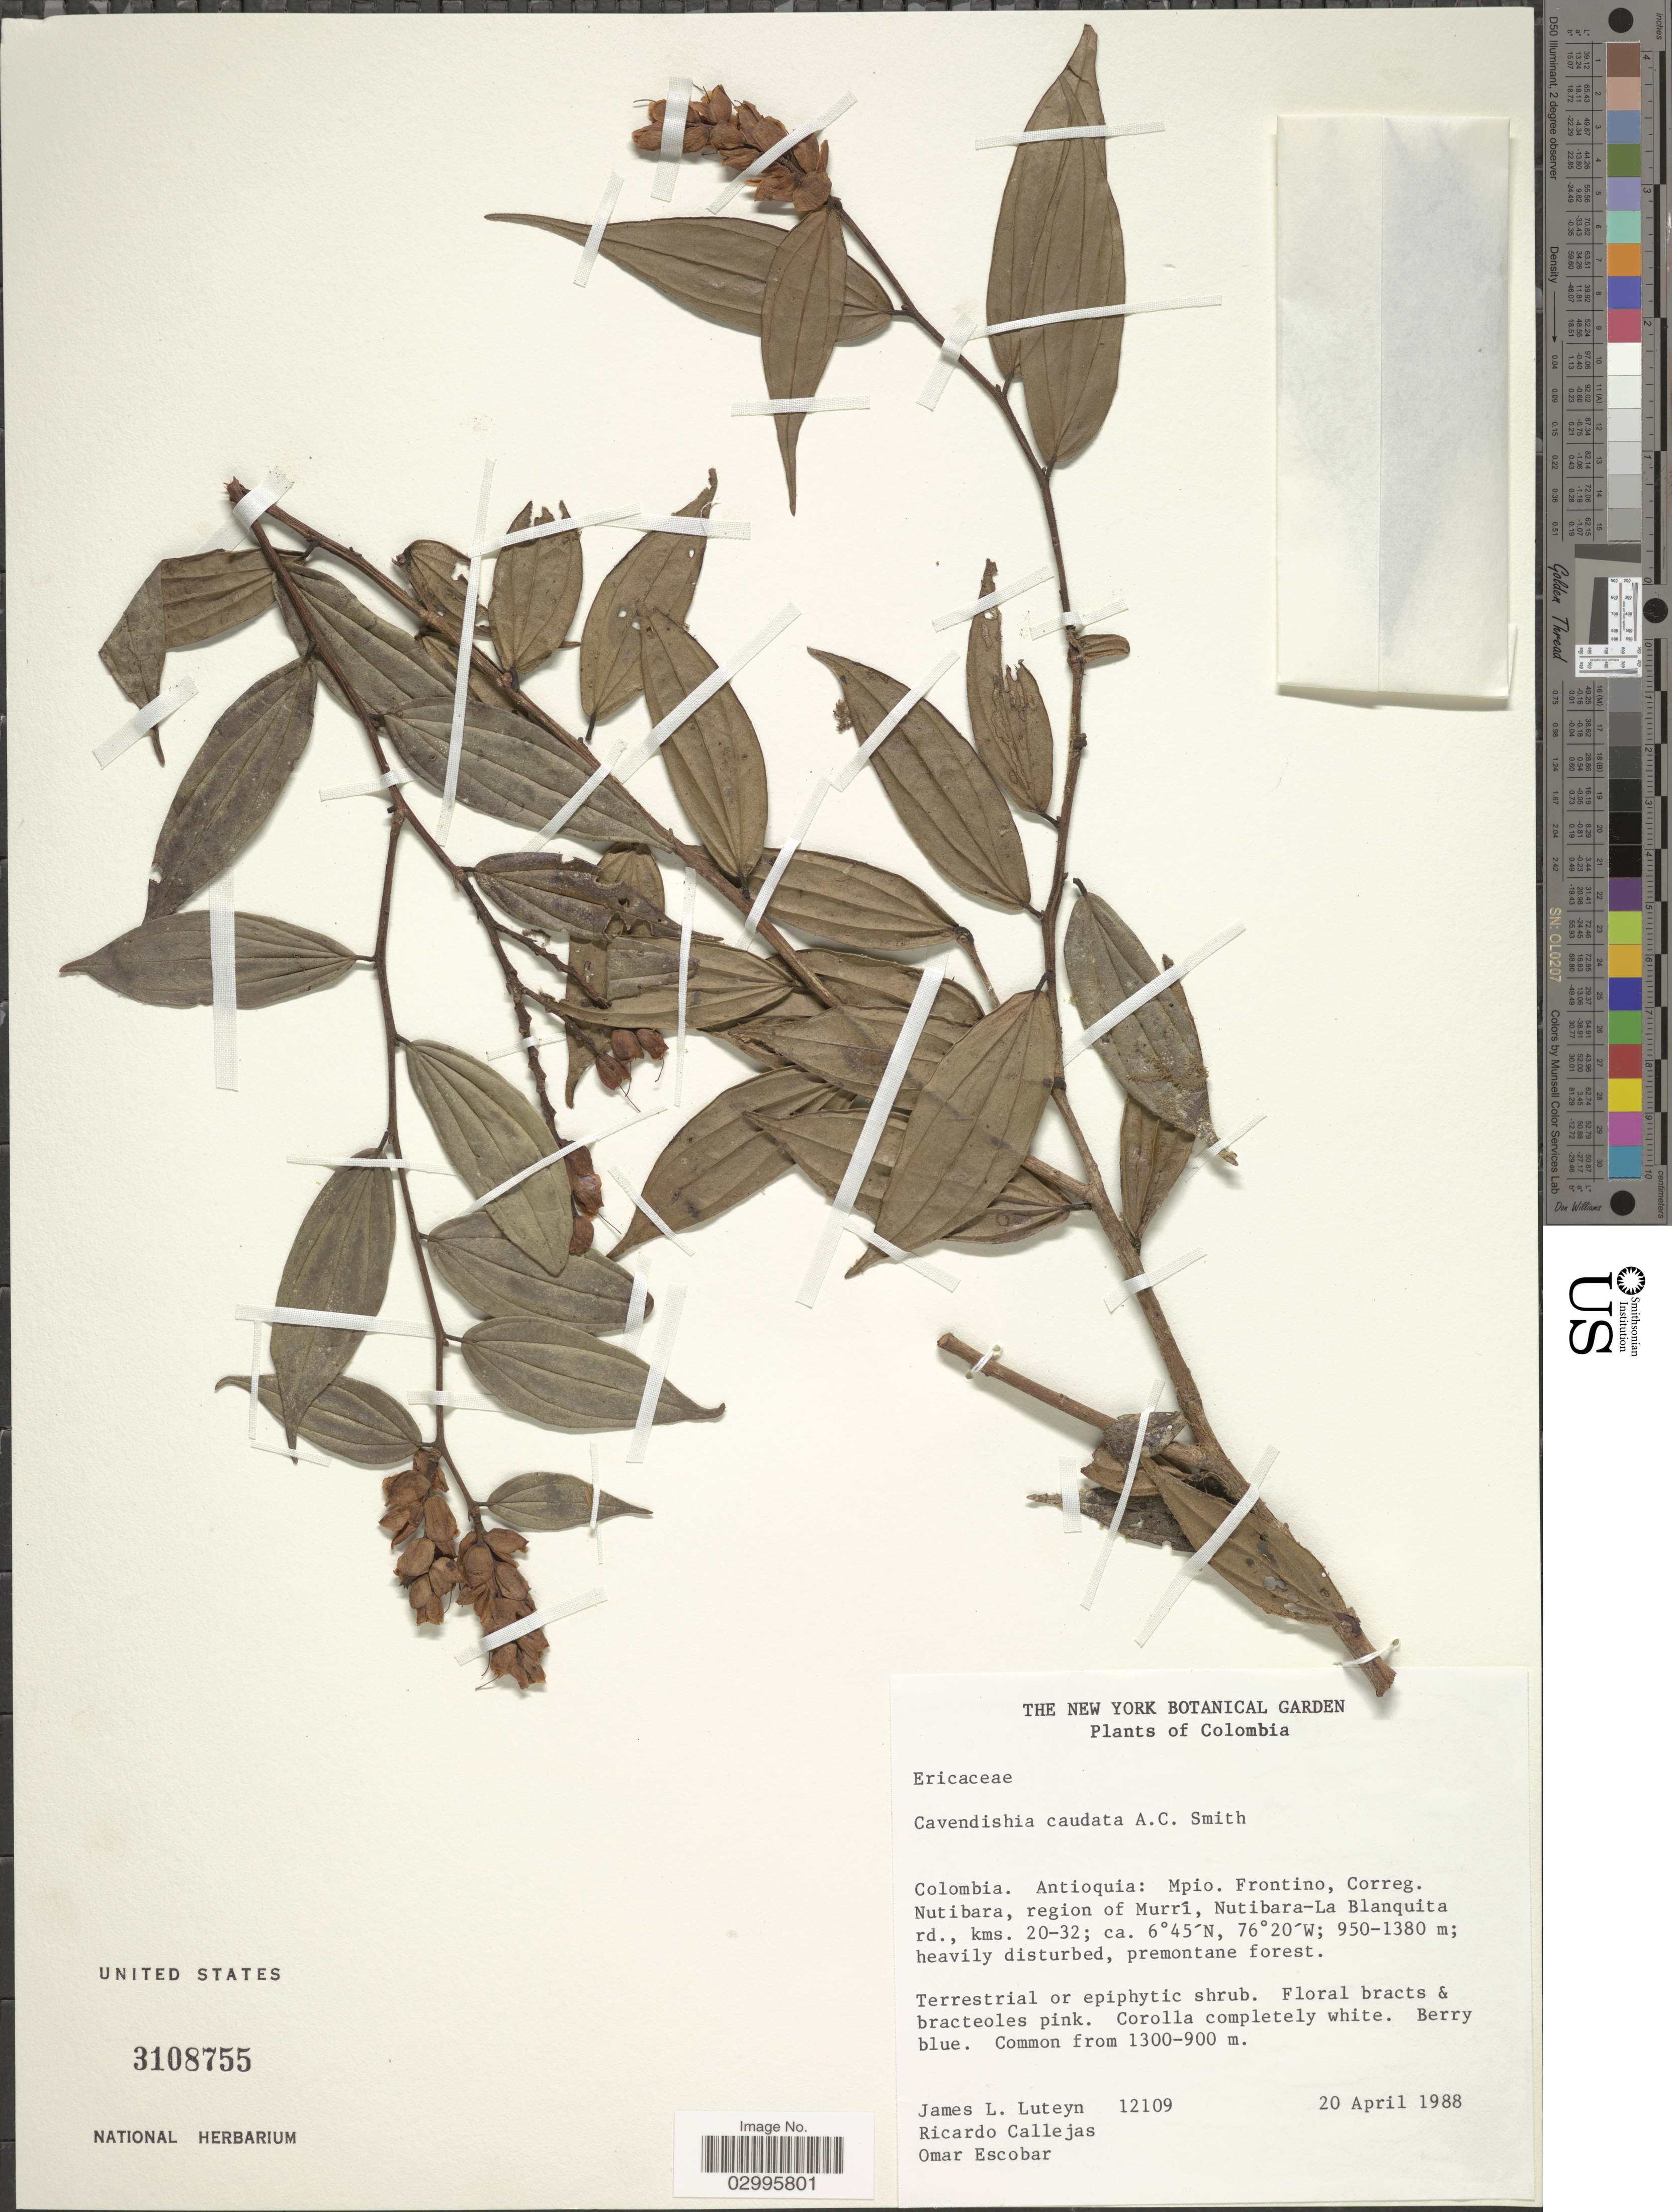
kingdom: Plantae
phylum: Tracheophyta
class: Magnoliopsida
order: Ericales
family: Ericaceae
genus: Cavendishia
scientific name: Cavendishia caudata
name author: A.C. Sm.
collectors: J. Luteyn, R. Callejas & O. D. Escobar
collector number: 12109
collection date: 1988-04-20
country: Colombia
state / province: Antioquia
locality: Mpio. Frontino, Correg. Nutibara, region of Murrí, Nutibara-La Blanquita rd., kms. 20-32.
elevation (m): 950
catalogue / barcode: US 3108755